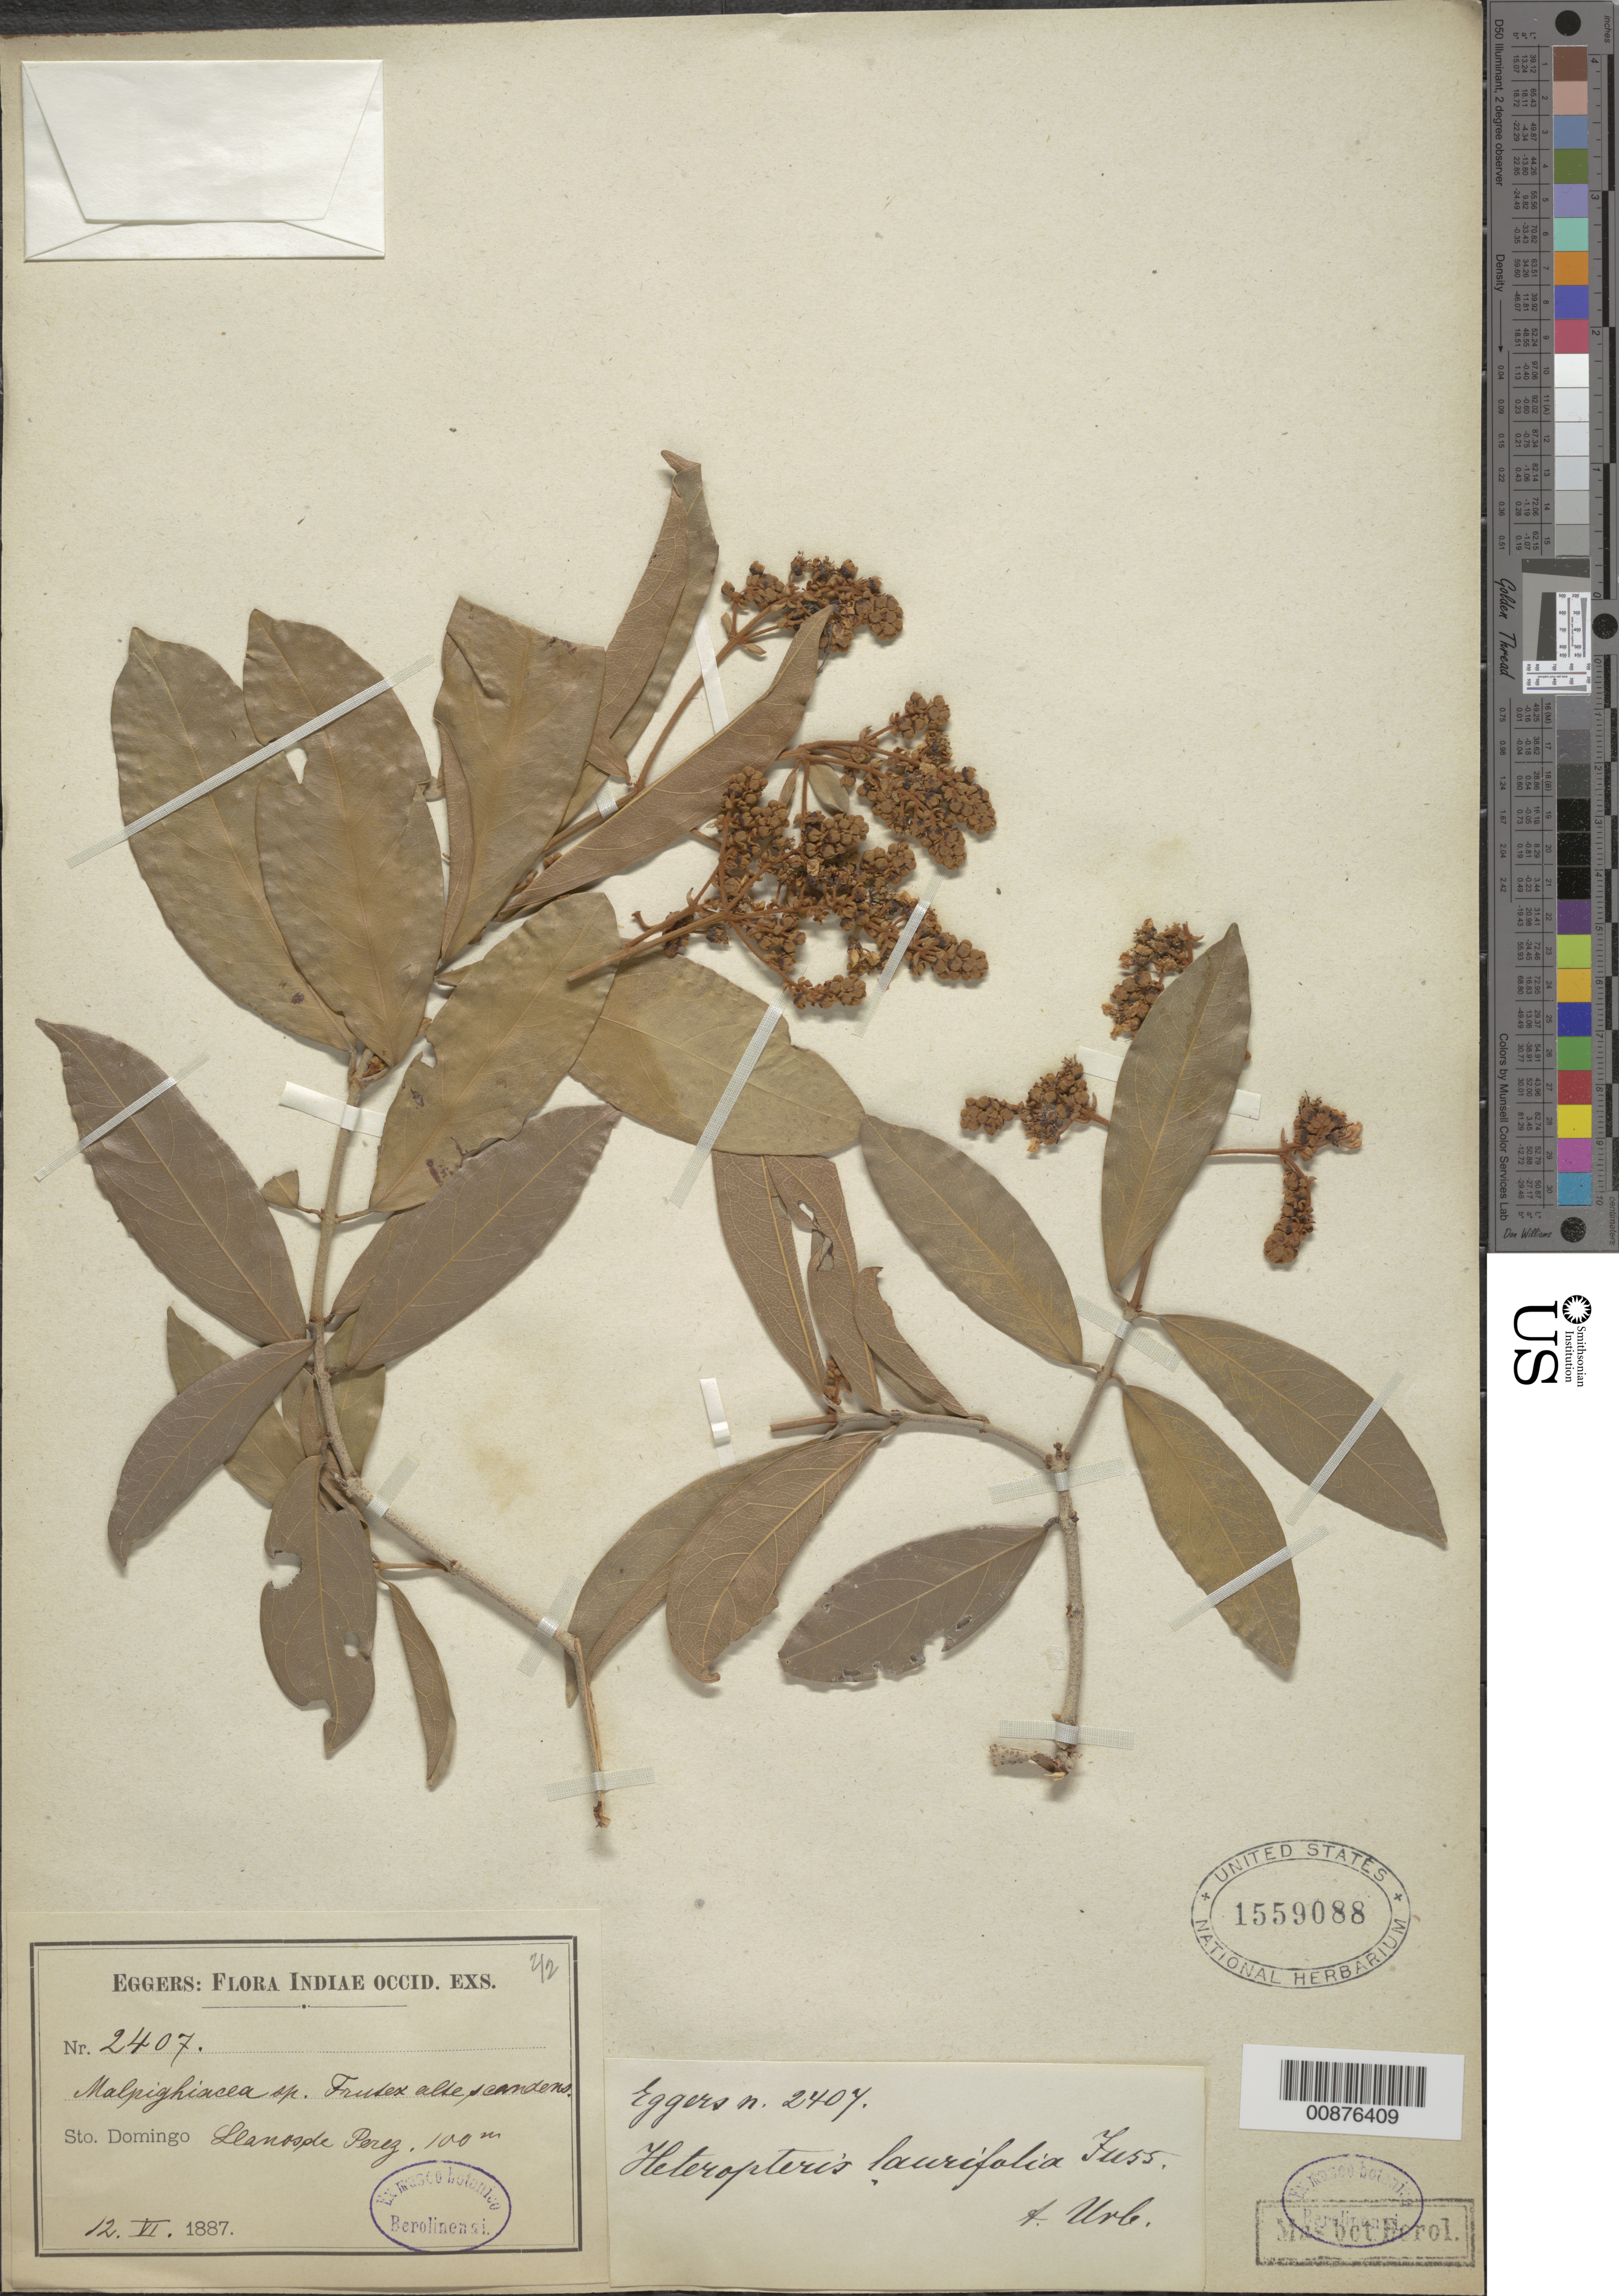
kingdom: Plantae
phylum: Tracheophyta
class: Magnoliopsida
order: Malpighiales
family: Malpighiaceae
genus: Heteropterys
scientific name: Heteropterys laurifolia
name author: (L.) A. Juss.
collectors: -. Eggers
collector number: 2407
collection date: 1887-06-12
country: Dominican Republic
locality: Indiae Occid. Sto. Domingo Llanos de Perez.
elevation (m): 100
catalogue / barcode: US 1559088